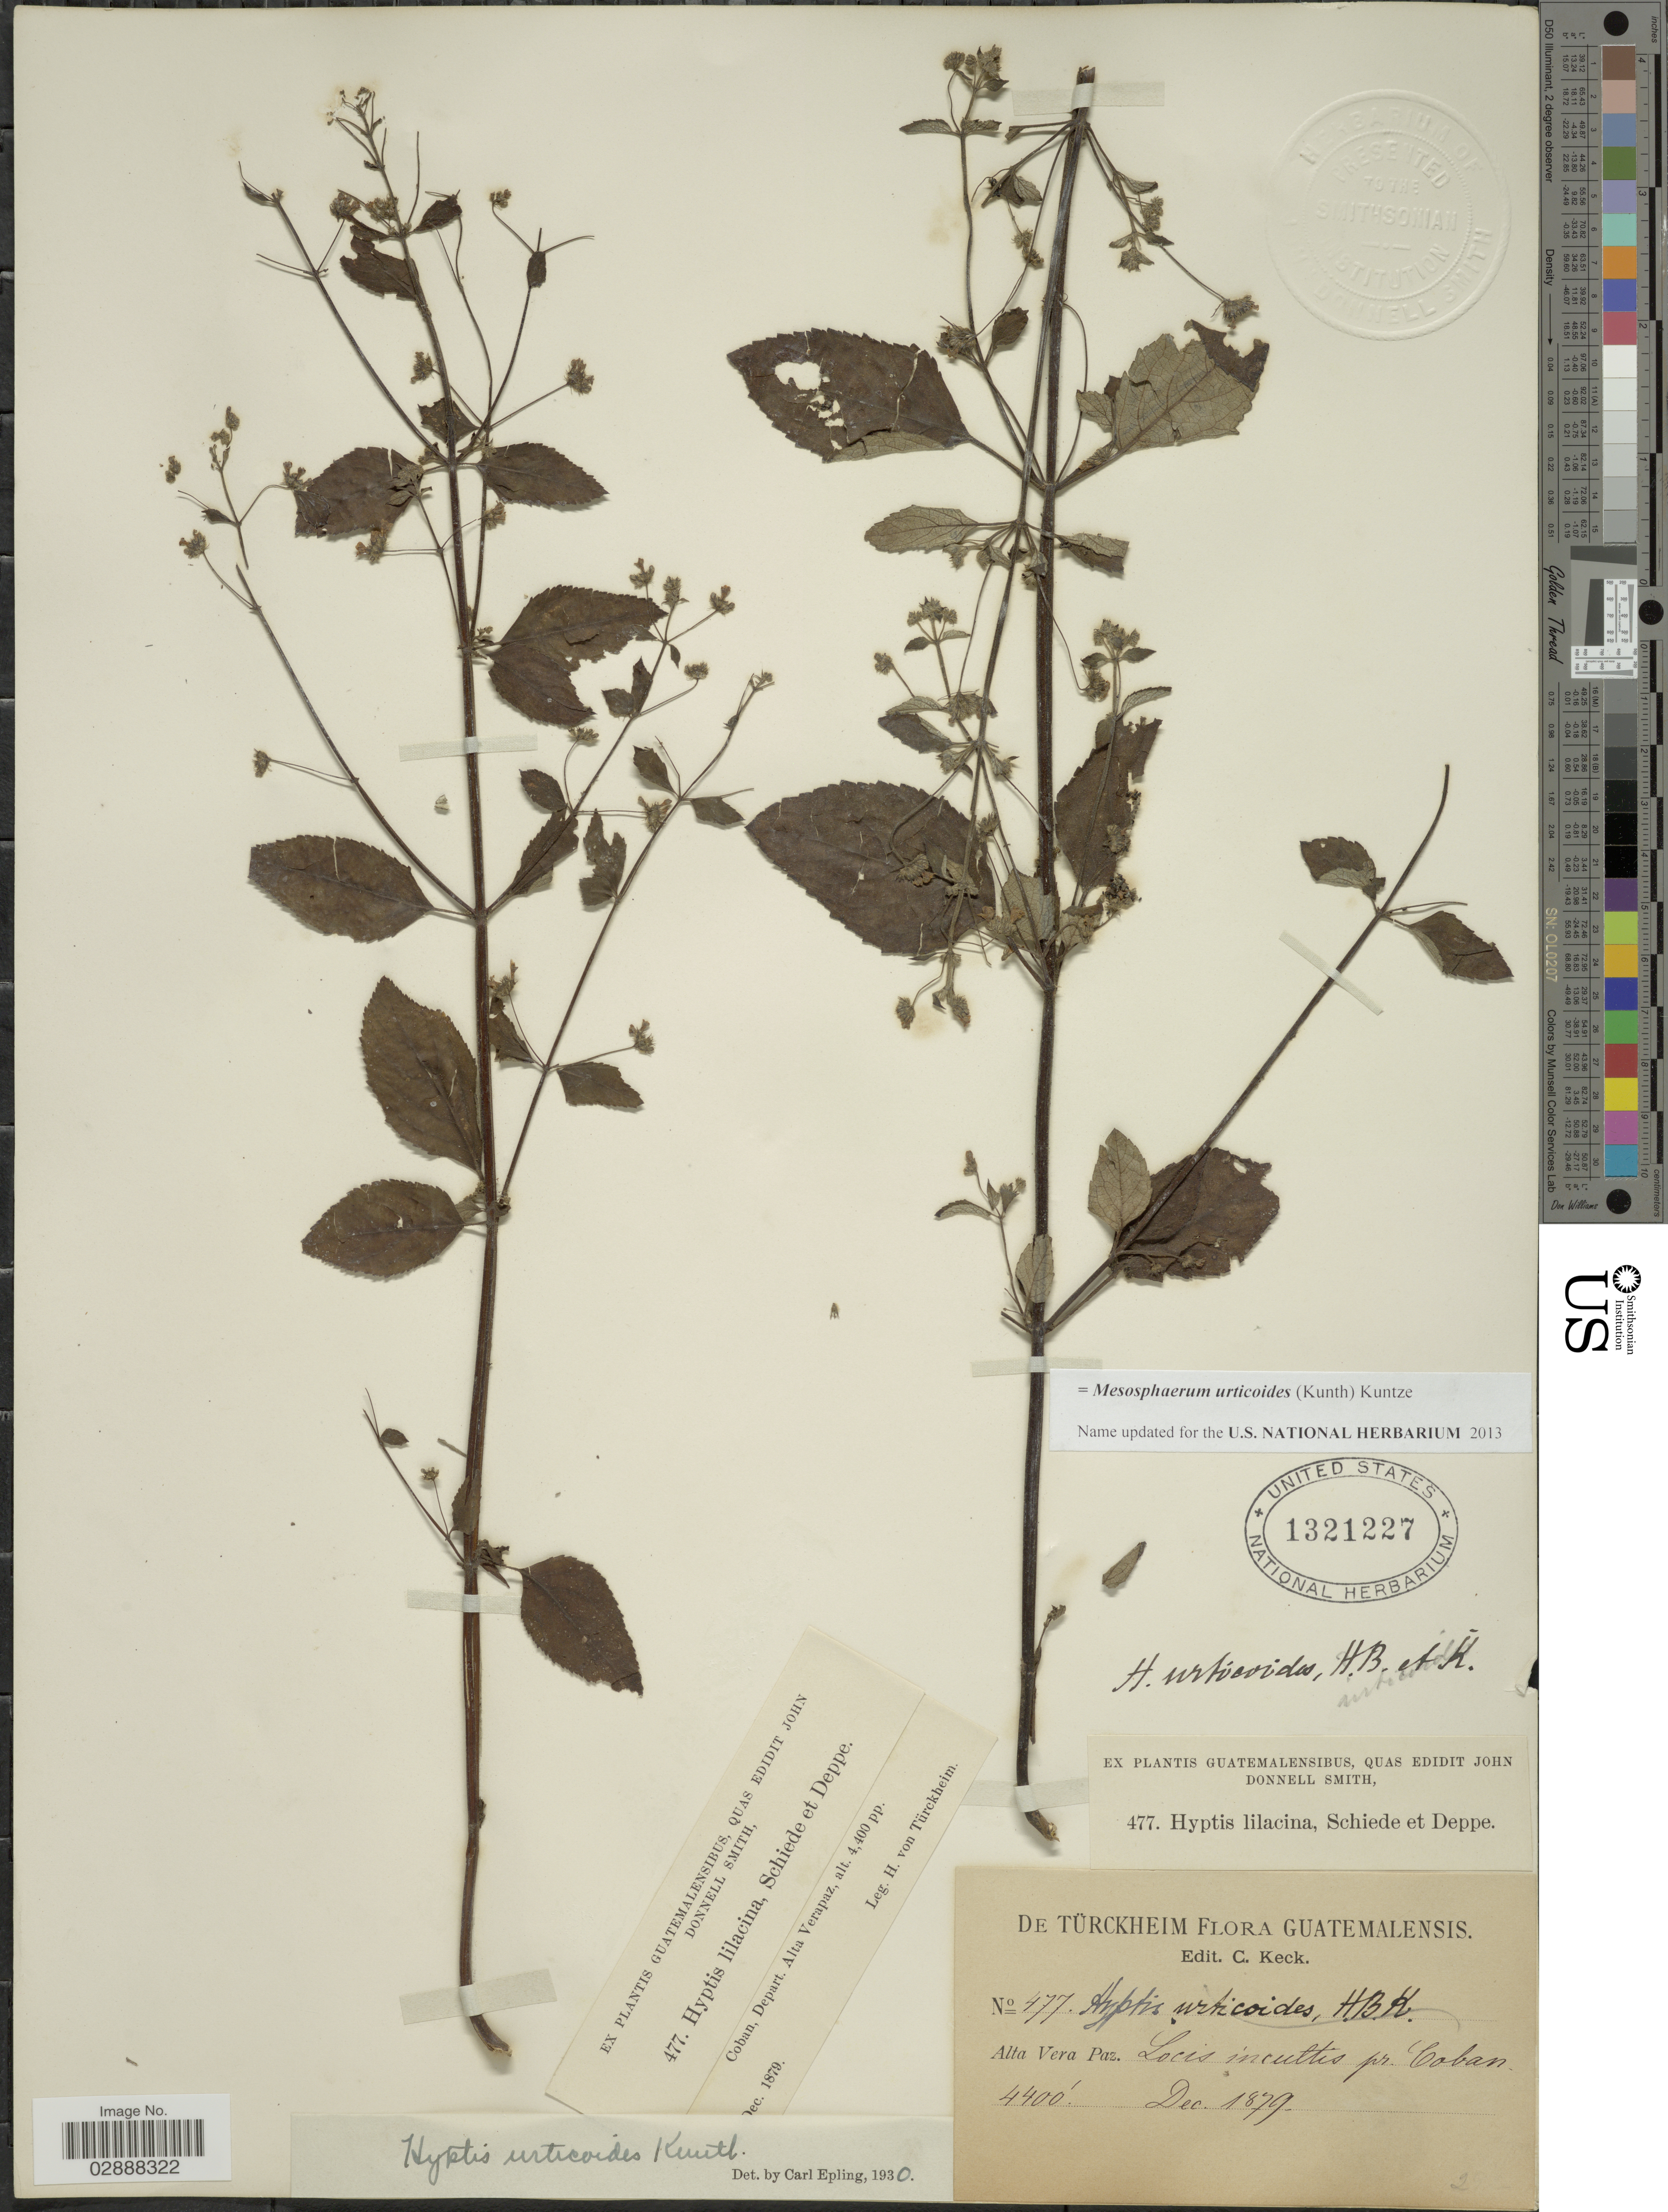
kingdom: Plantae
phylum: Tracheophyta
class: Magnoliopsida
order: Lamiales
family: Lamiaceae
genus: Mesosphaerum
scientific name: Mesosphaerum urticoides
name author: (Kunth) Kuntze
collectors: H. von Türckheim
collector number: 477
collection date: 1879-12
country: Guatemala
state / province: Alta Verapaz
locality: Coban, Depart. Alta Verapaz.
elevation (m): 1341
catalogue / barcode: US 1321227